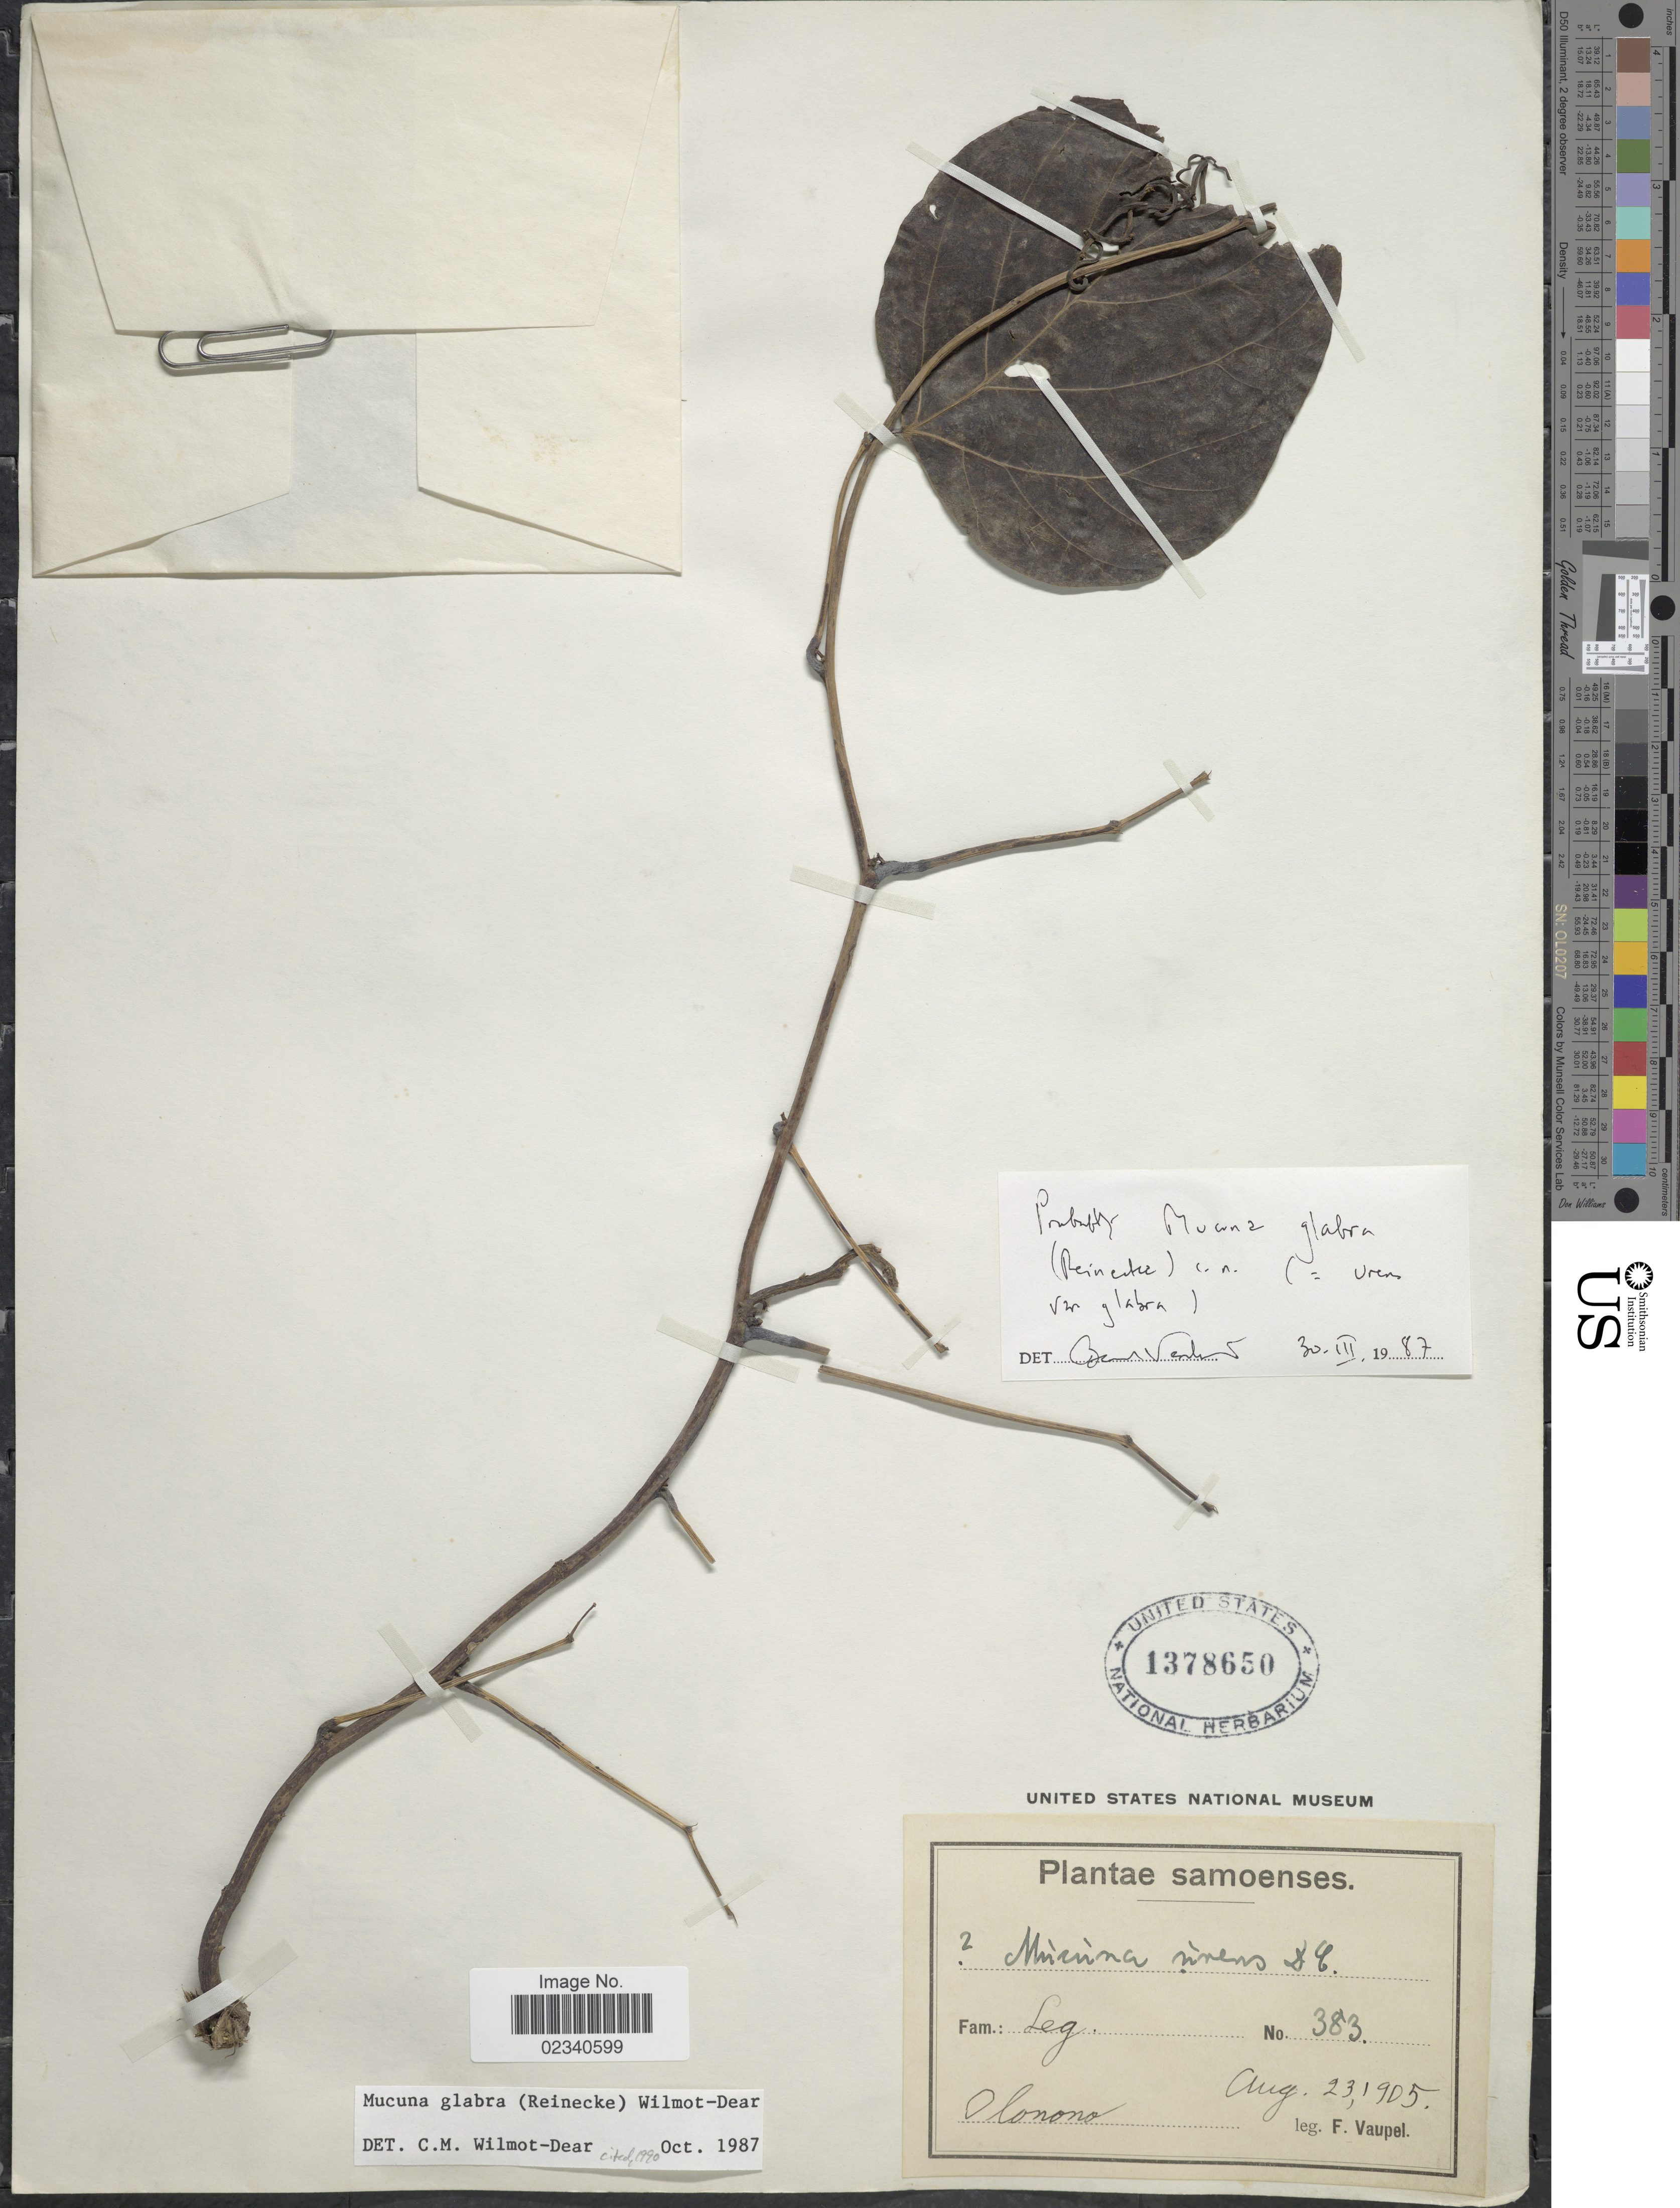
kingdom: Plantae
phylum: Tracheophyta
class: Magnoliopsida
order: Fabales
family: Fabaceae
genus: Mucuna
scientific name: Mucuna glabra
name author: Wilmot-Dear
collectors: F. Vaupel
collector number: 383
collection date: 1905-08-23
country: Samoa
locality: Samoenses, Olonono.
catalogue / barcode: US 1378650